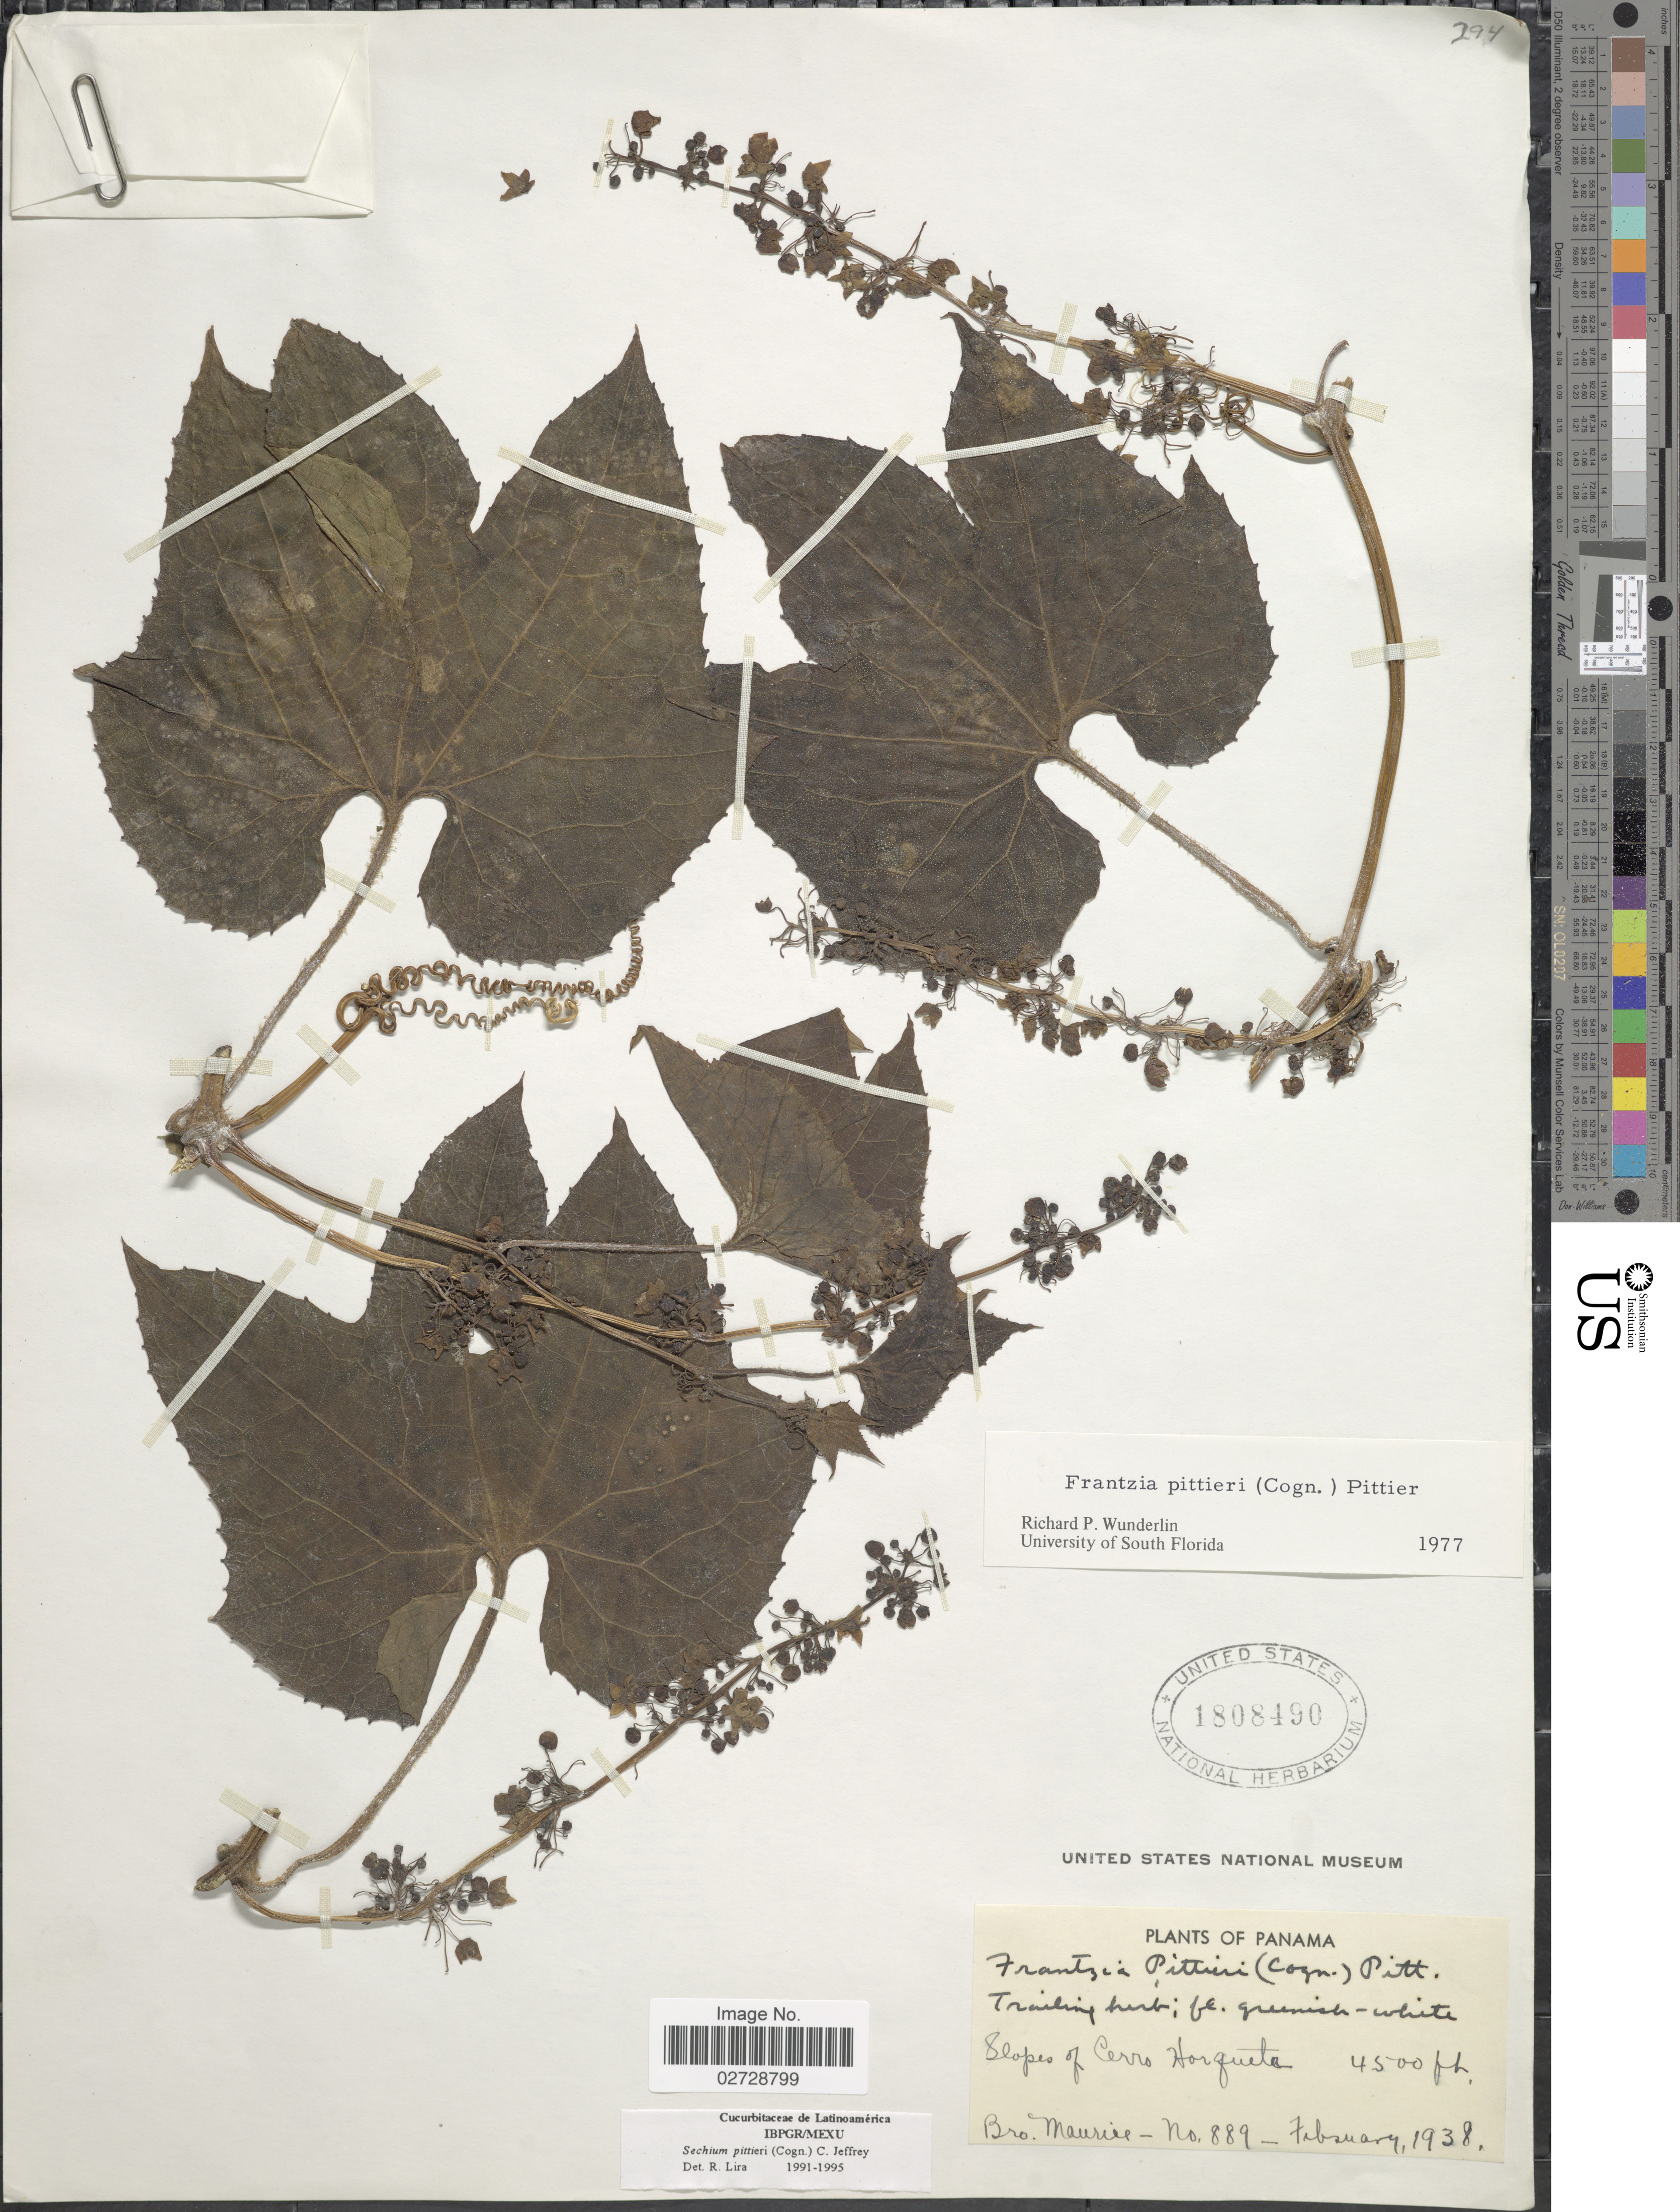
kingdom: Plantae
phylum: Tracheophyta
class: Magnoliopsida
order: Cucurbitales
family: Cucurbitaceae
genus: Sechium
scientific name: Sechium pittieri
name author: (Cogn.) C. Jeffrey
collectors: B. Maurice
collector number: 889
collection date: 1938-02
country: Panama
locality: Slopes of Cerro Horqueta.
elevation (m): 1372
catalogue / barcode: US 1808490